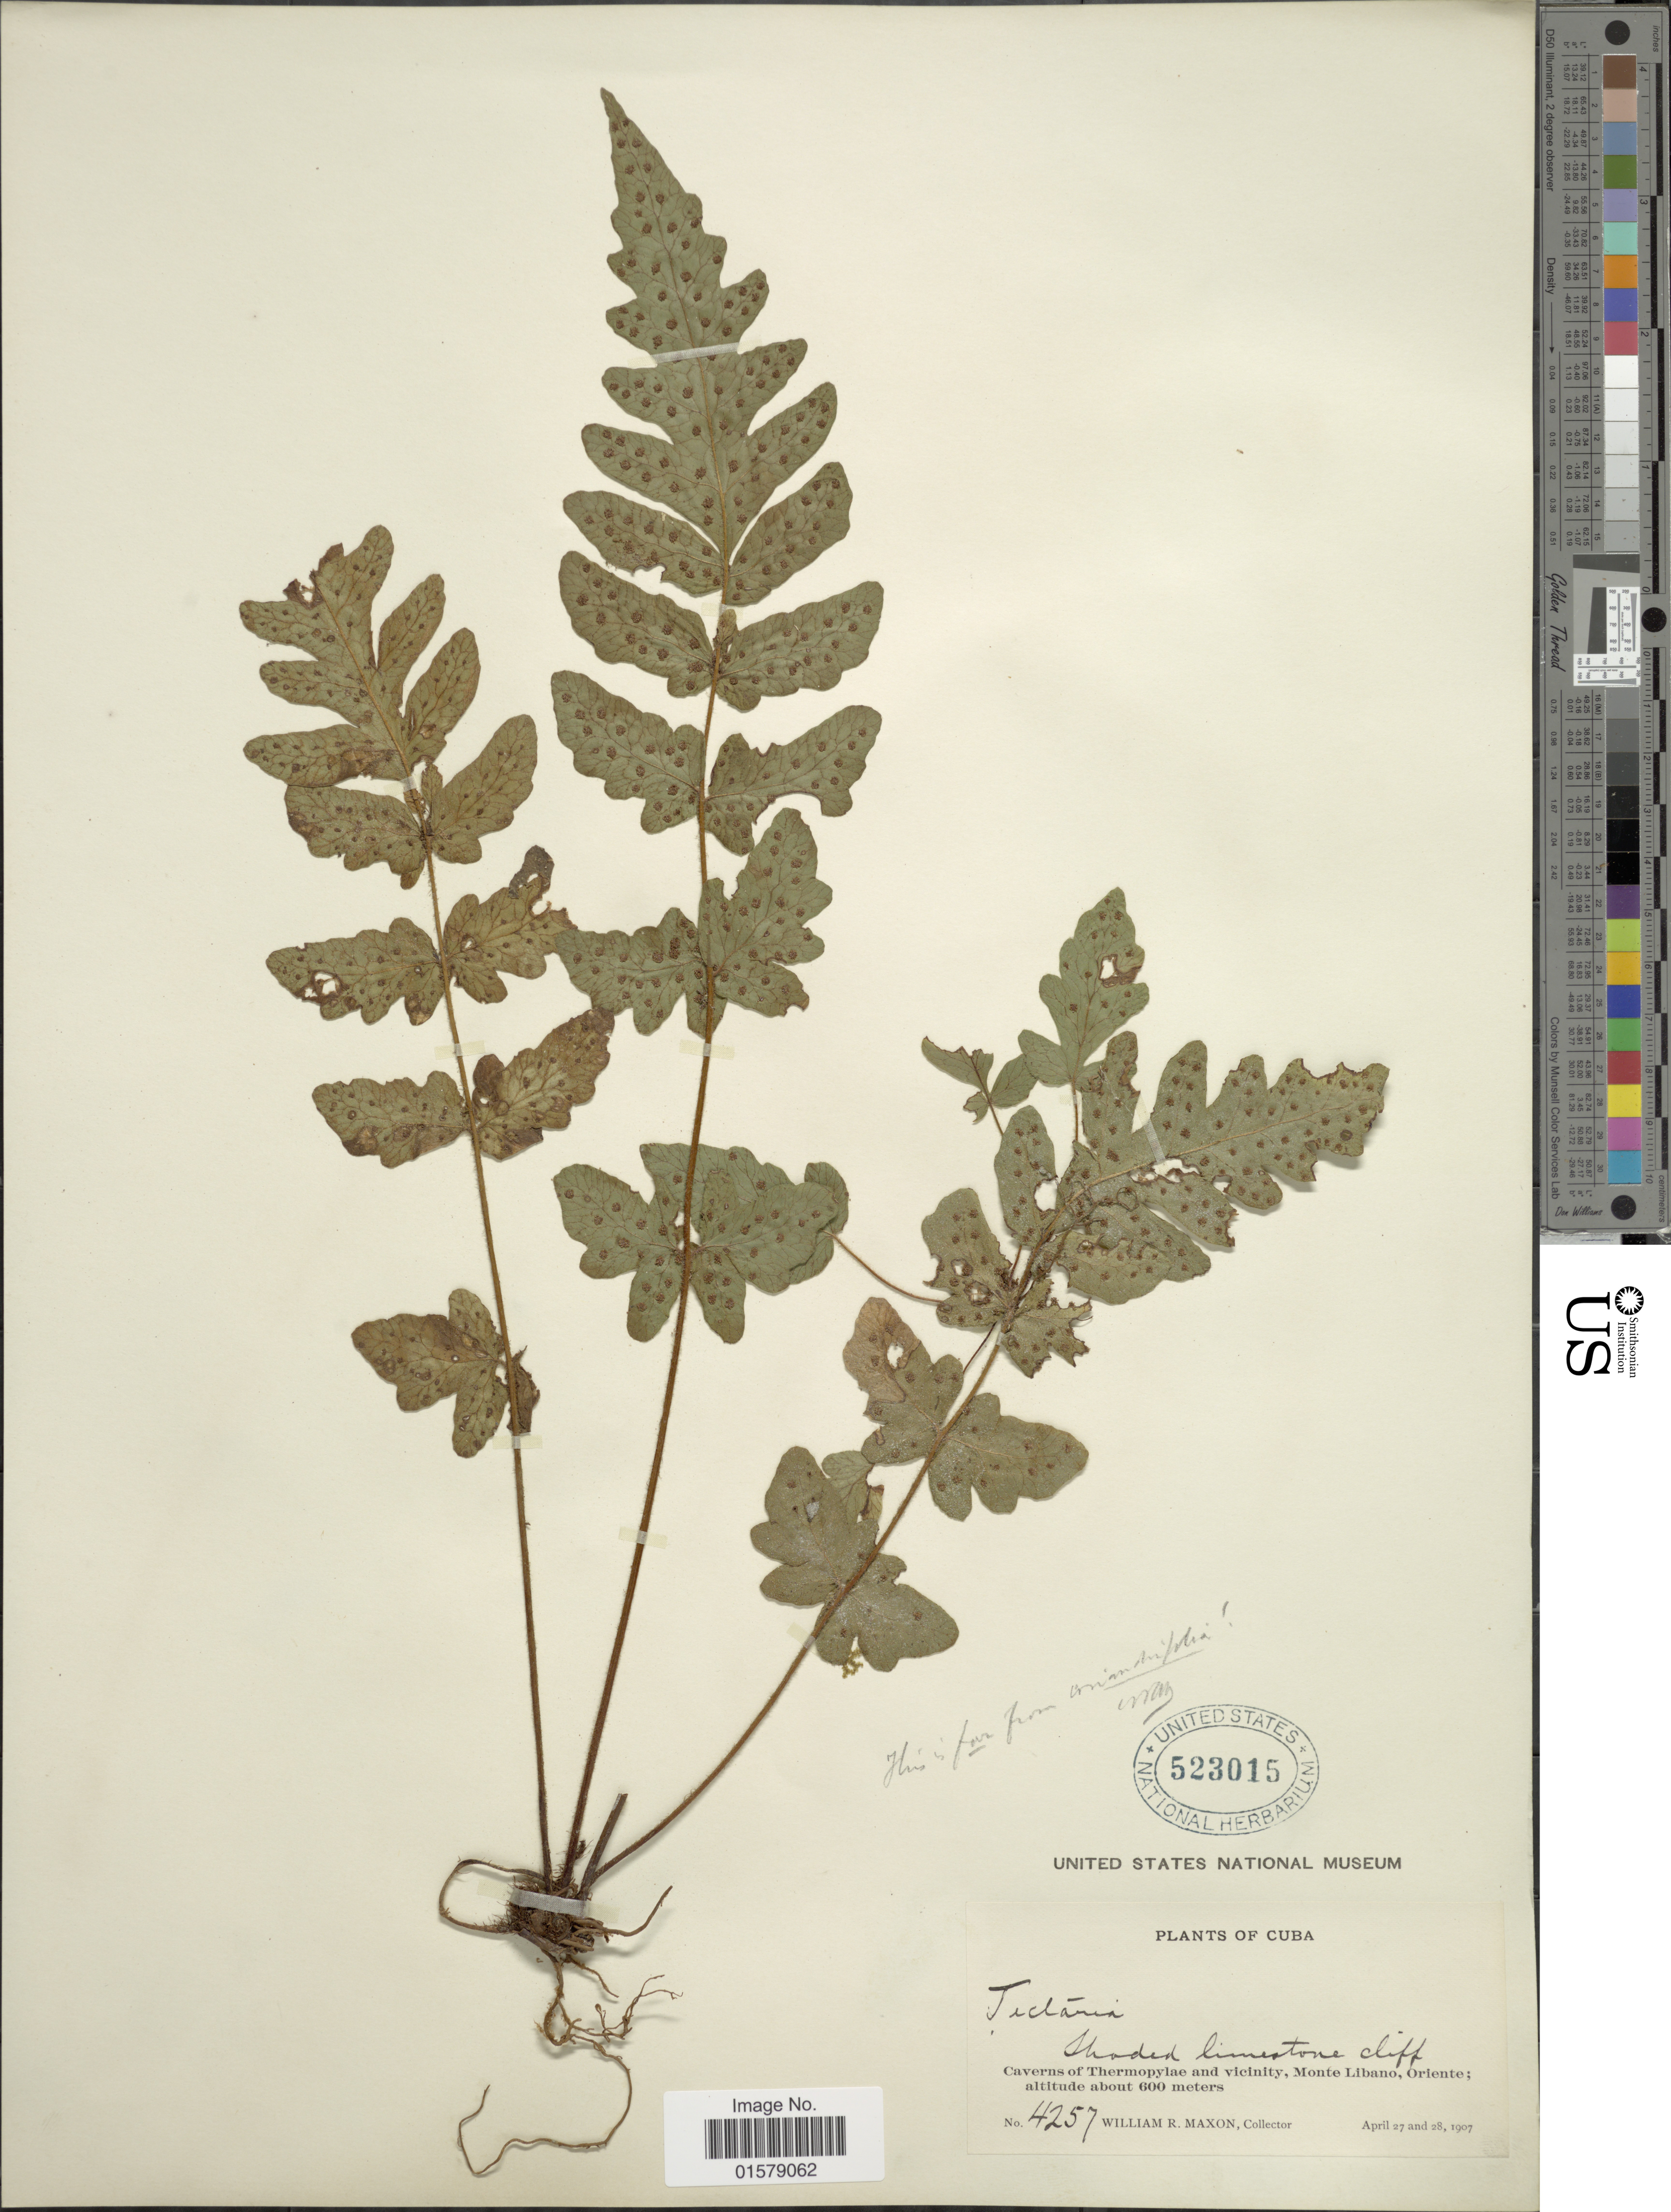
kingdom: Plantae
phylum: Tracheophyta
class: Polypodiopsida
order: Polypodiales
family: Tectariaceae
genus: Tectaria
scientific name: Tectaria cicutaria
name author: (L.) Copel.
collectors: W. R. Maxon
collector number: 4257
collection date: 1907-04-27/1907-04-28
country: Cuba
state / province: Oriente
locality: Caverns of Thermopylae and vicinity, Monte Libano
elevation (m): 600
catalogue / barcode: US 523015